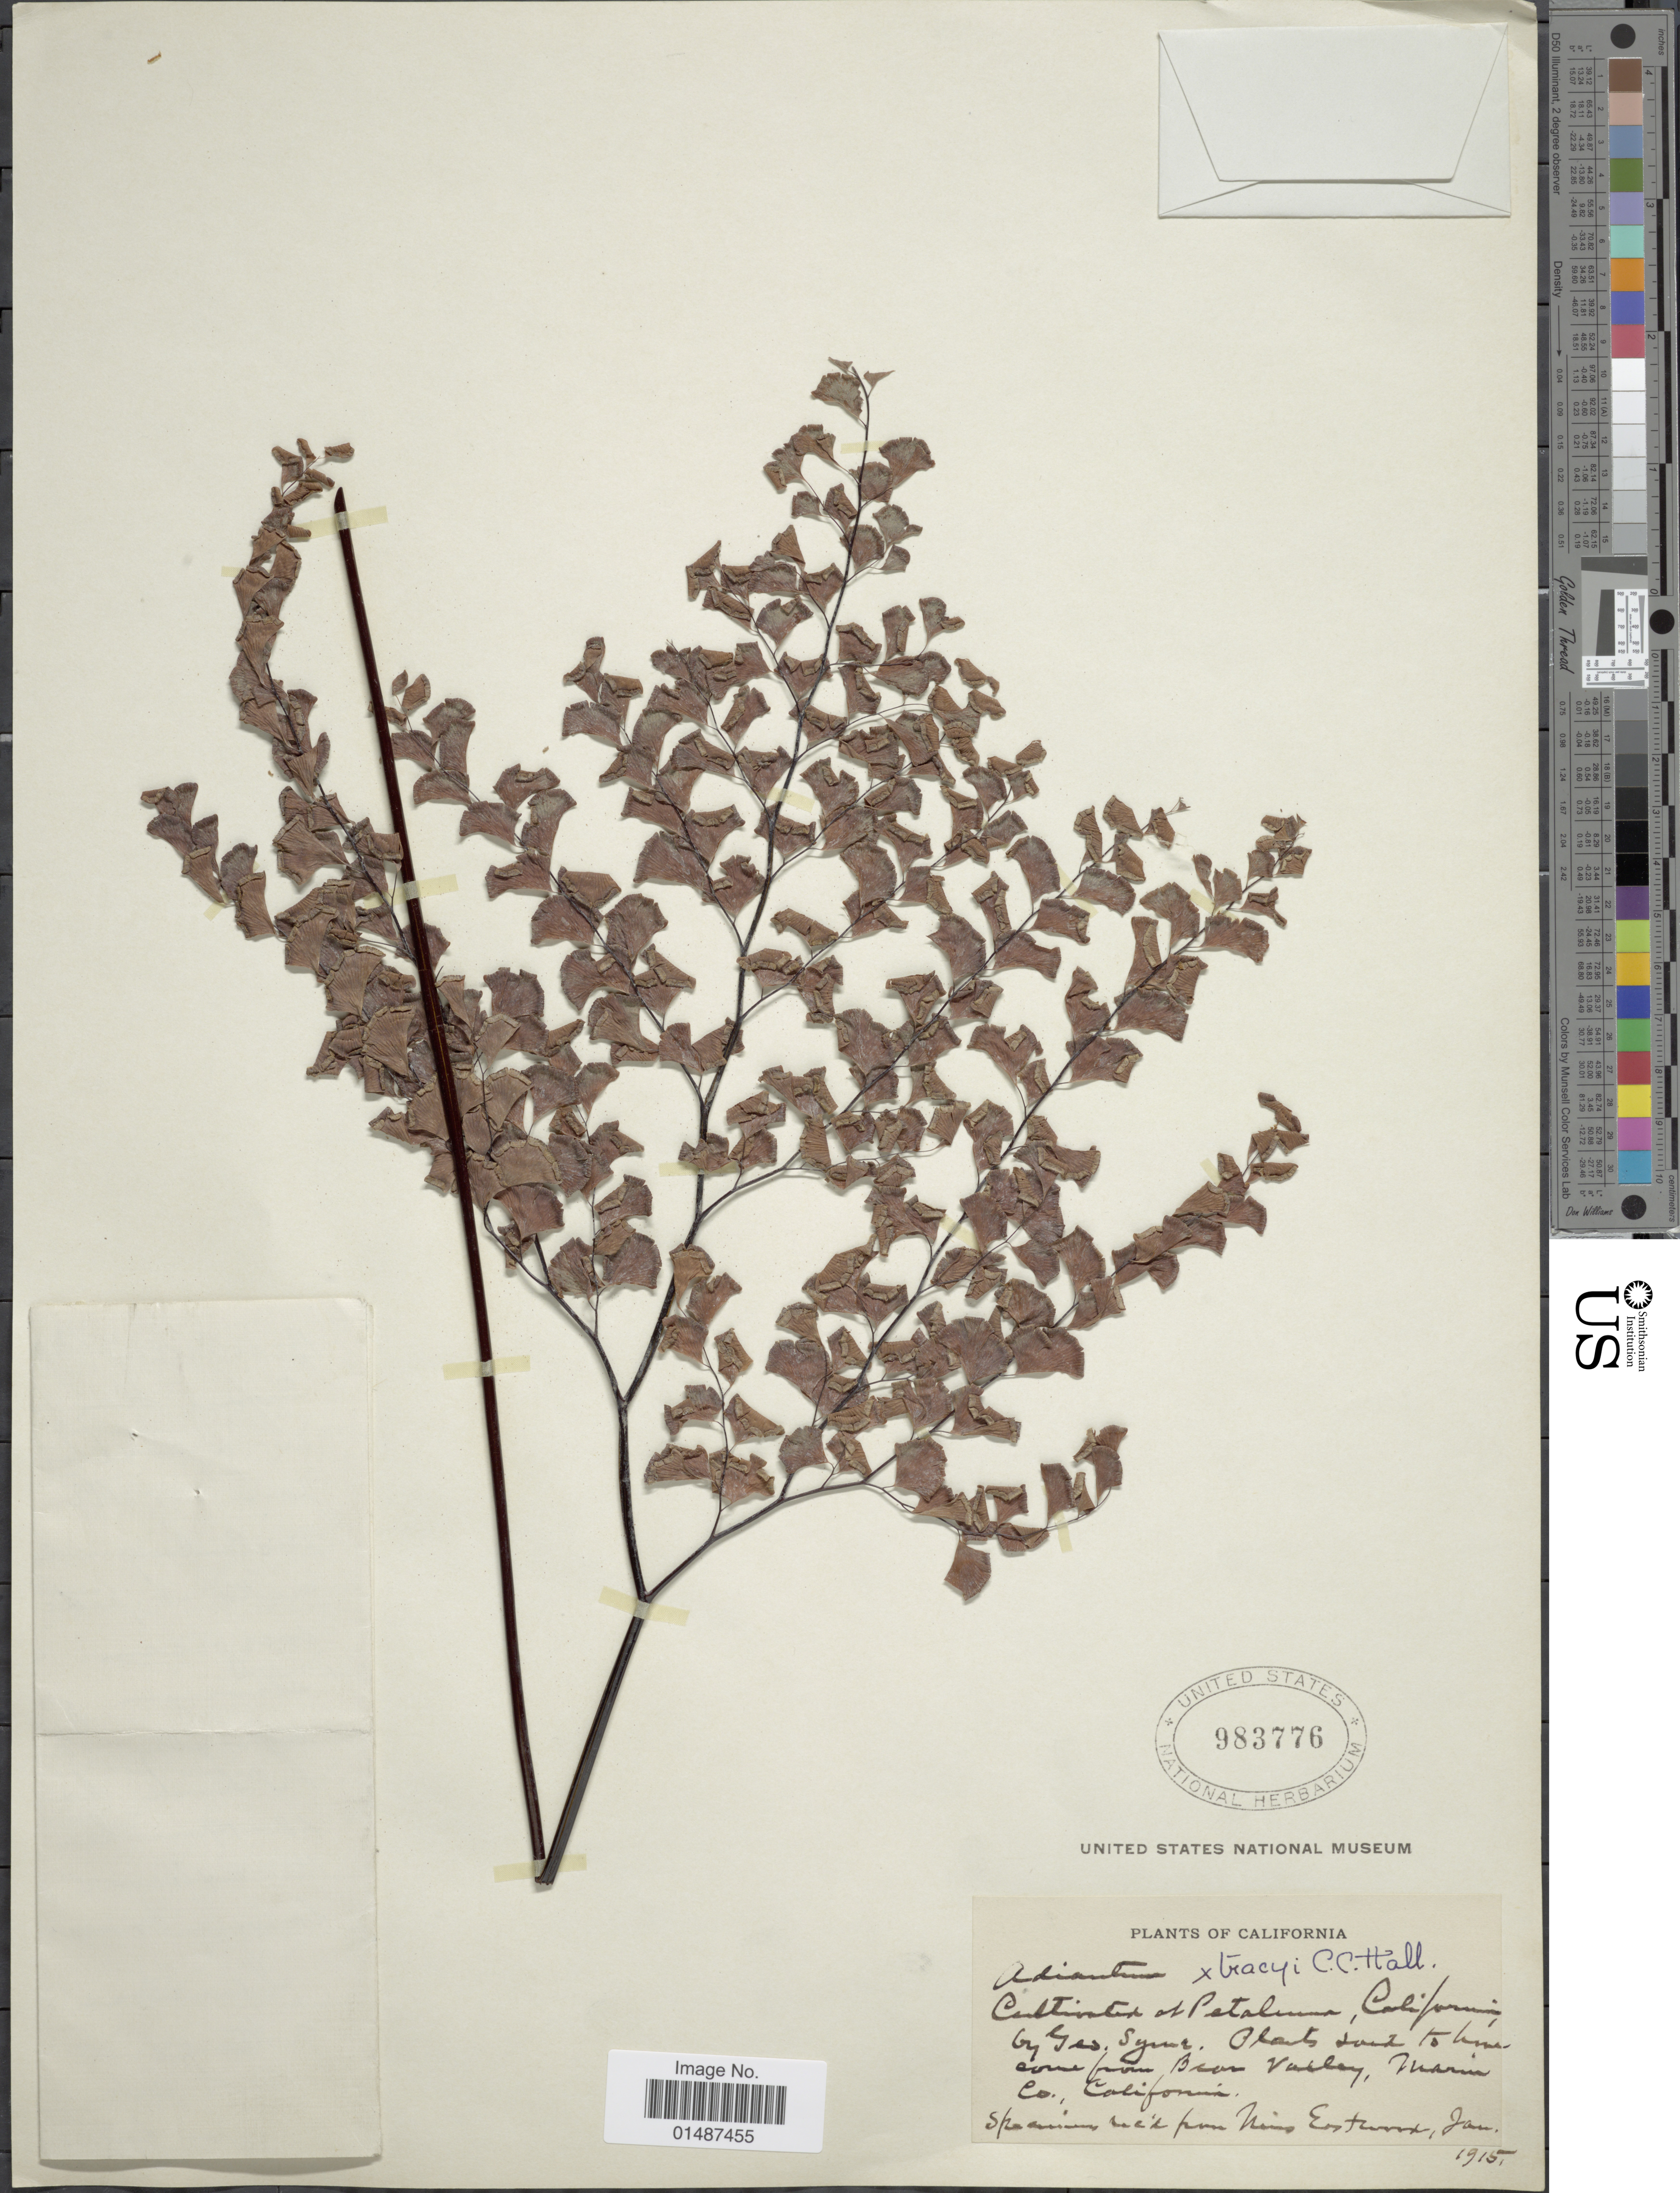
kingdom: Plantae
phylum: Tracheophyta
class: Polypodiopsida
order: Polypodiales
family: Pteridaceae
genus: Adiantum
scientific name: Adiantum x tracyi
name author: C.C. Hall ex W.H. Wagner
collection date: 1915-01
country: United States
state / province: California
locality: Cultivated at Petaluma, California by Geo. Syme.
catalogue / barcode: US 983776